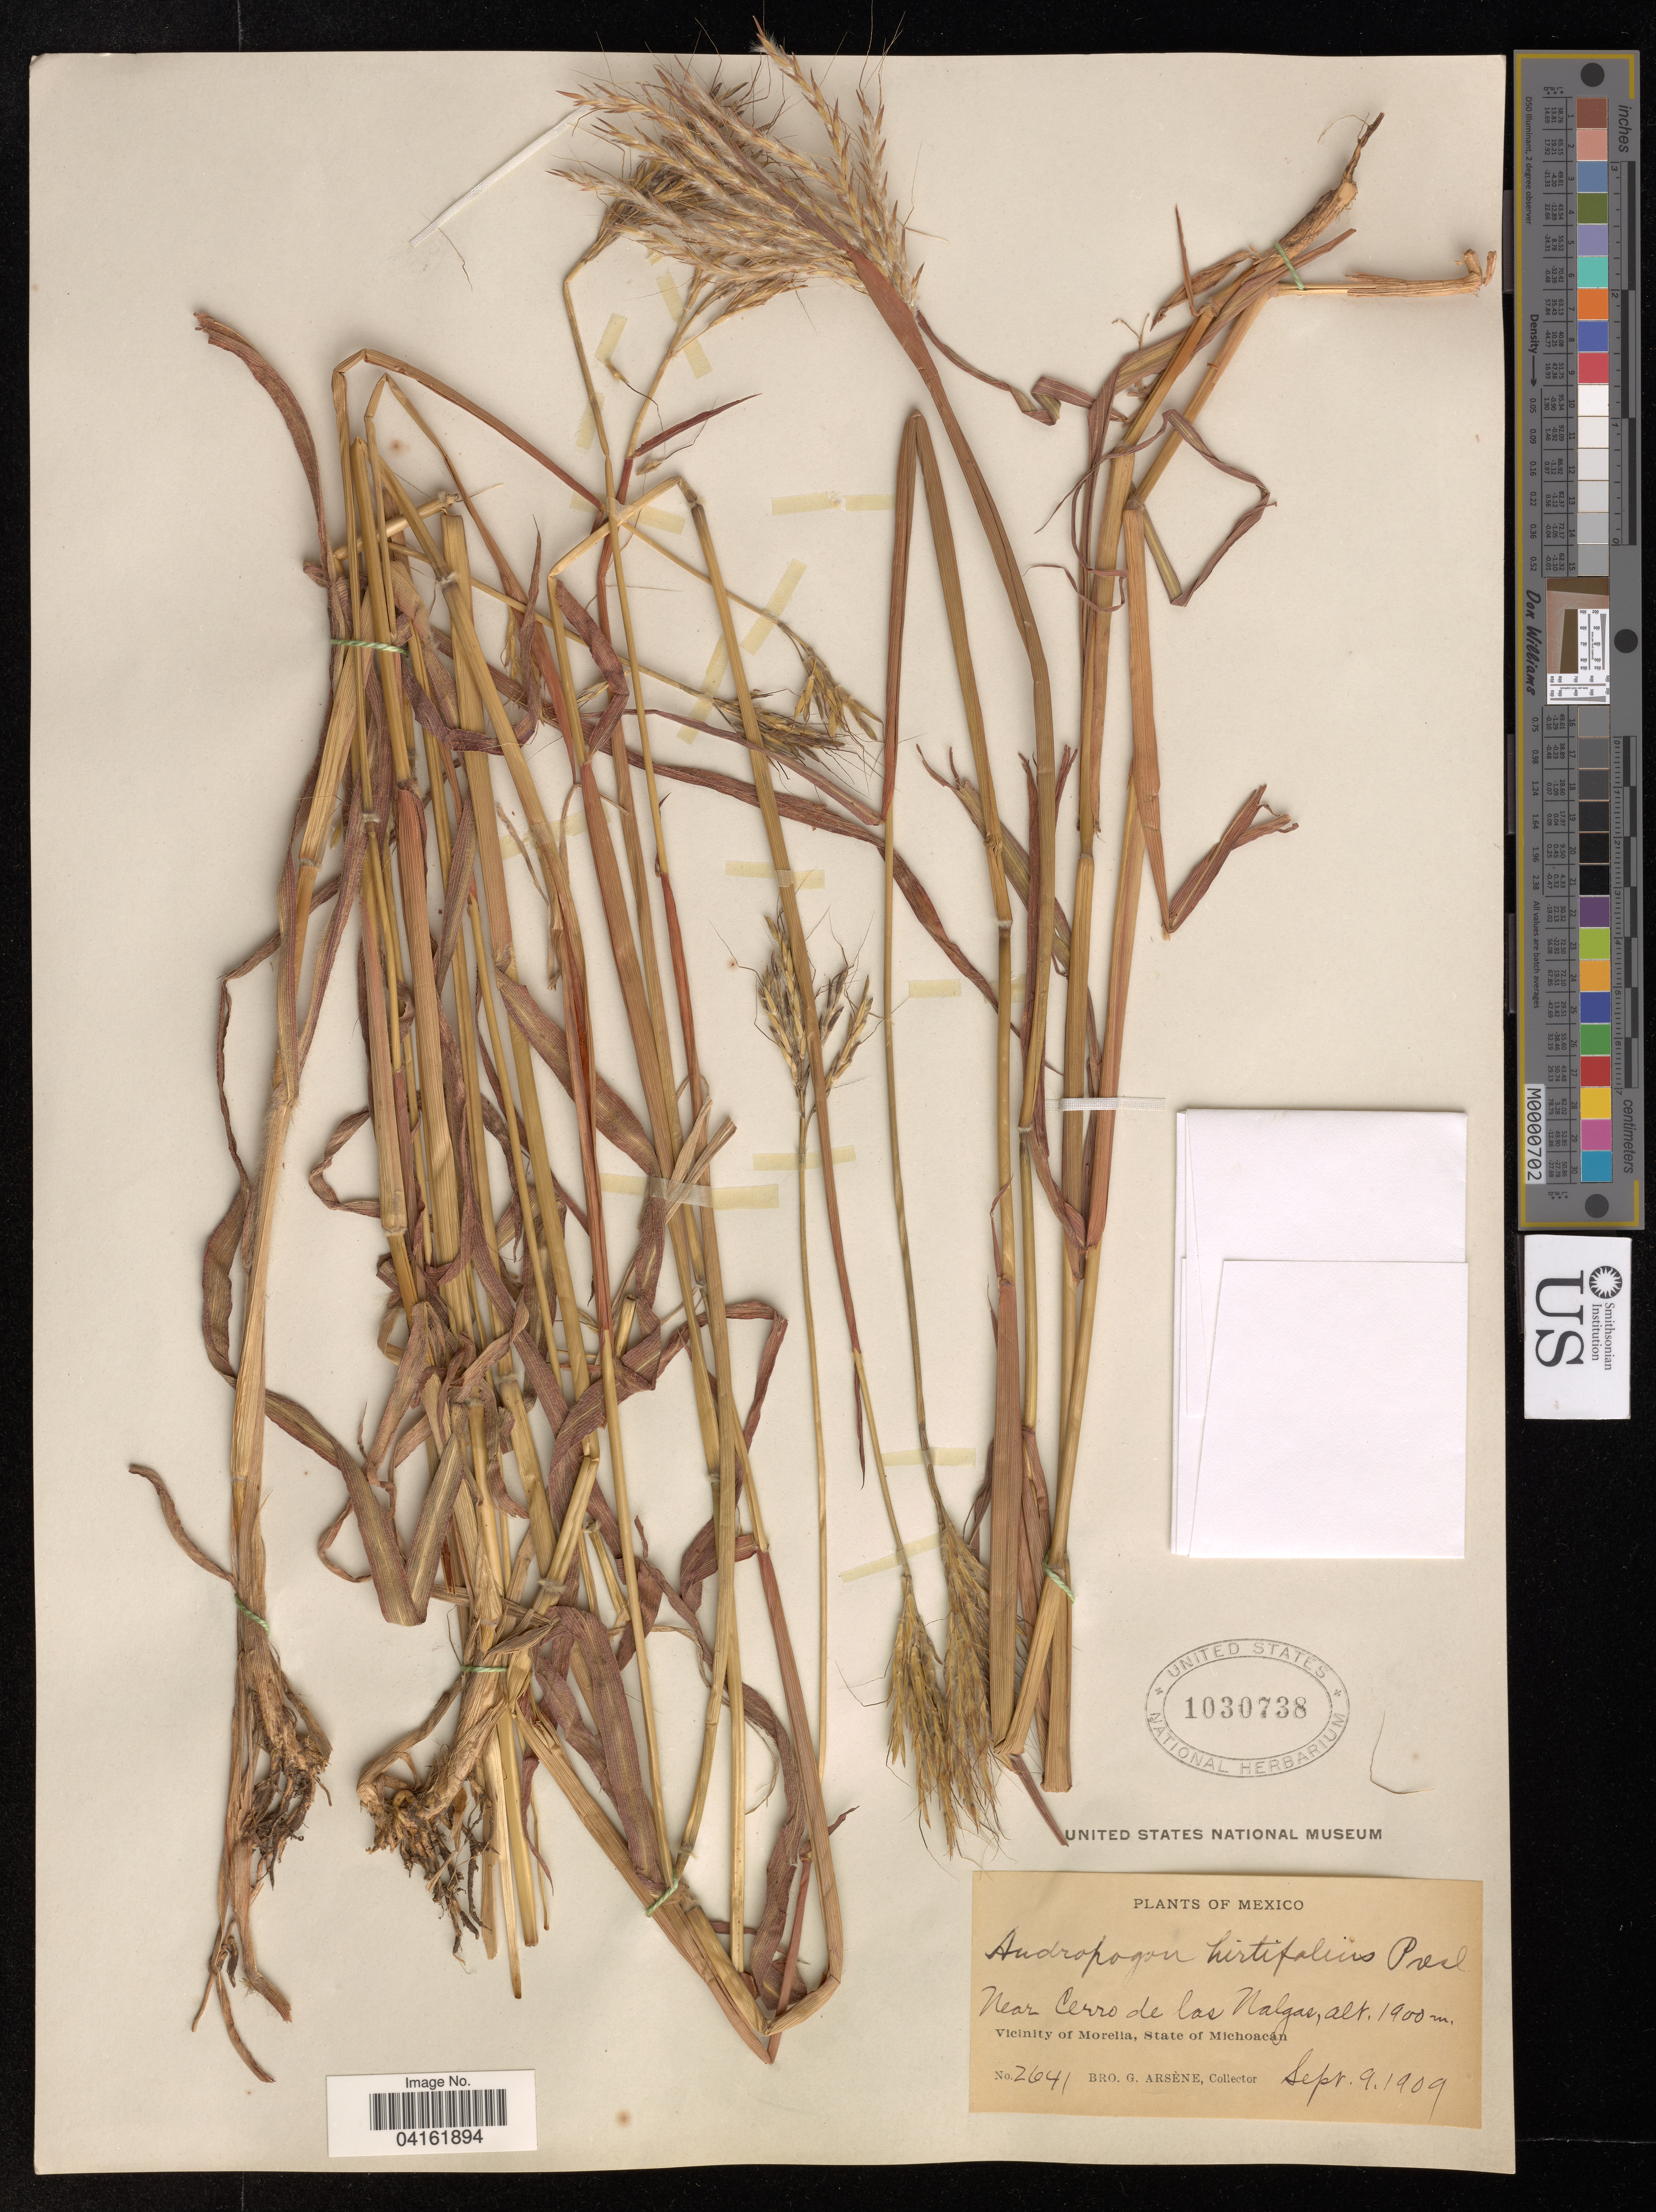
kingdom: Plantae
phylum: Tracheophyta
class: Liliopsida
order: Poales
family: Poaceae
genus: Andropogon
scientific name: Andropogon hirtifolius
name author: C. Presl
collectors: Bro. G. Arsène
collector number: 2641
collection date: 1909-09-09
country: Mexico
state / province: Michoacán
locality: Near Cerro de las Nalgas. Vicinity of Morelia.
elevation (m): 1900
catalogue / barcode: US 1030738